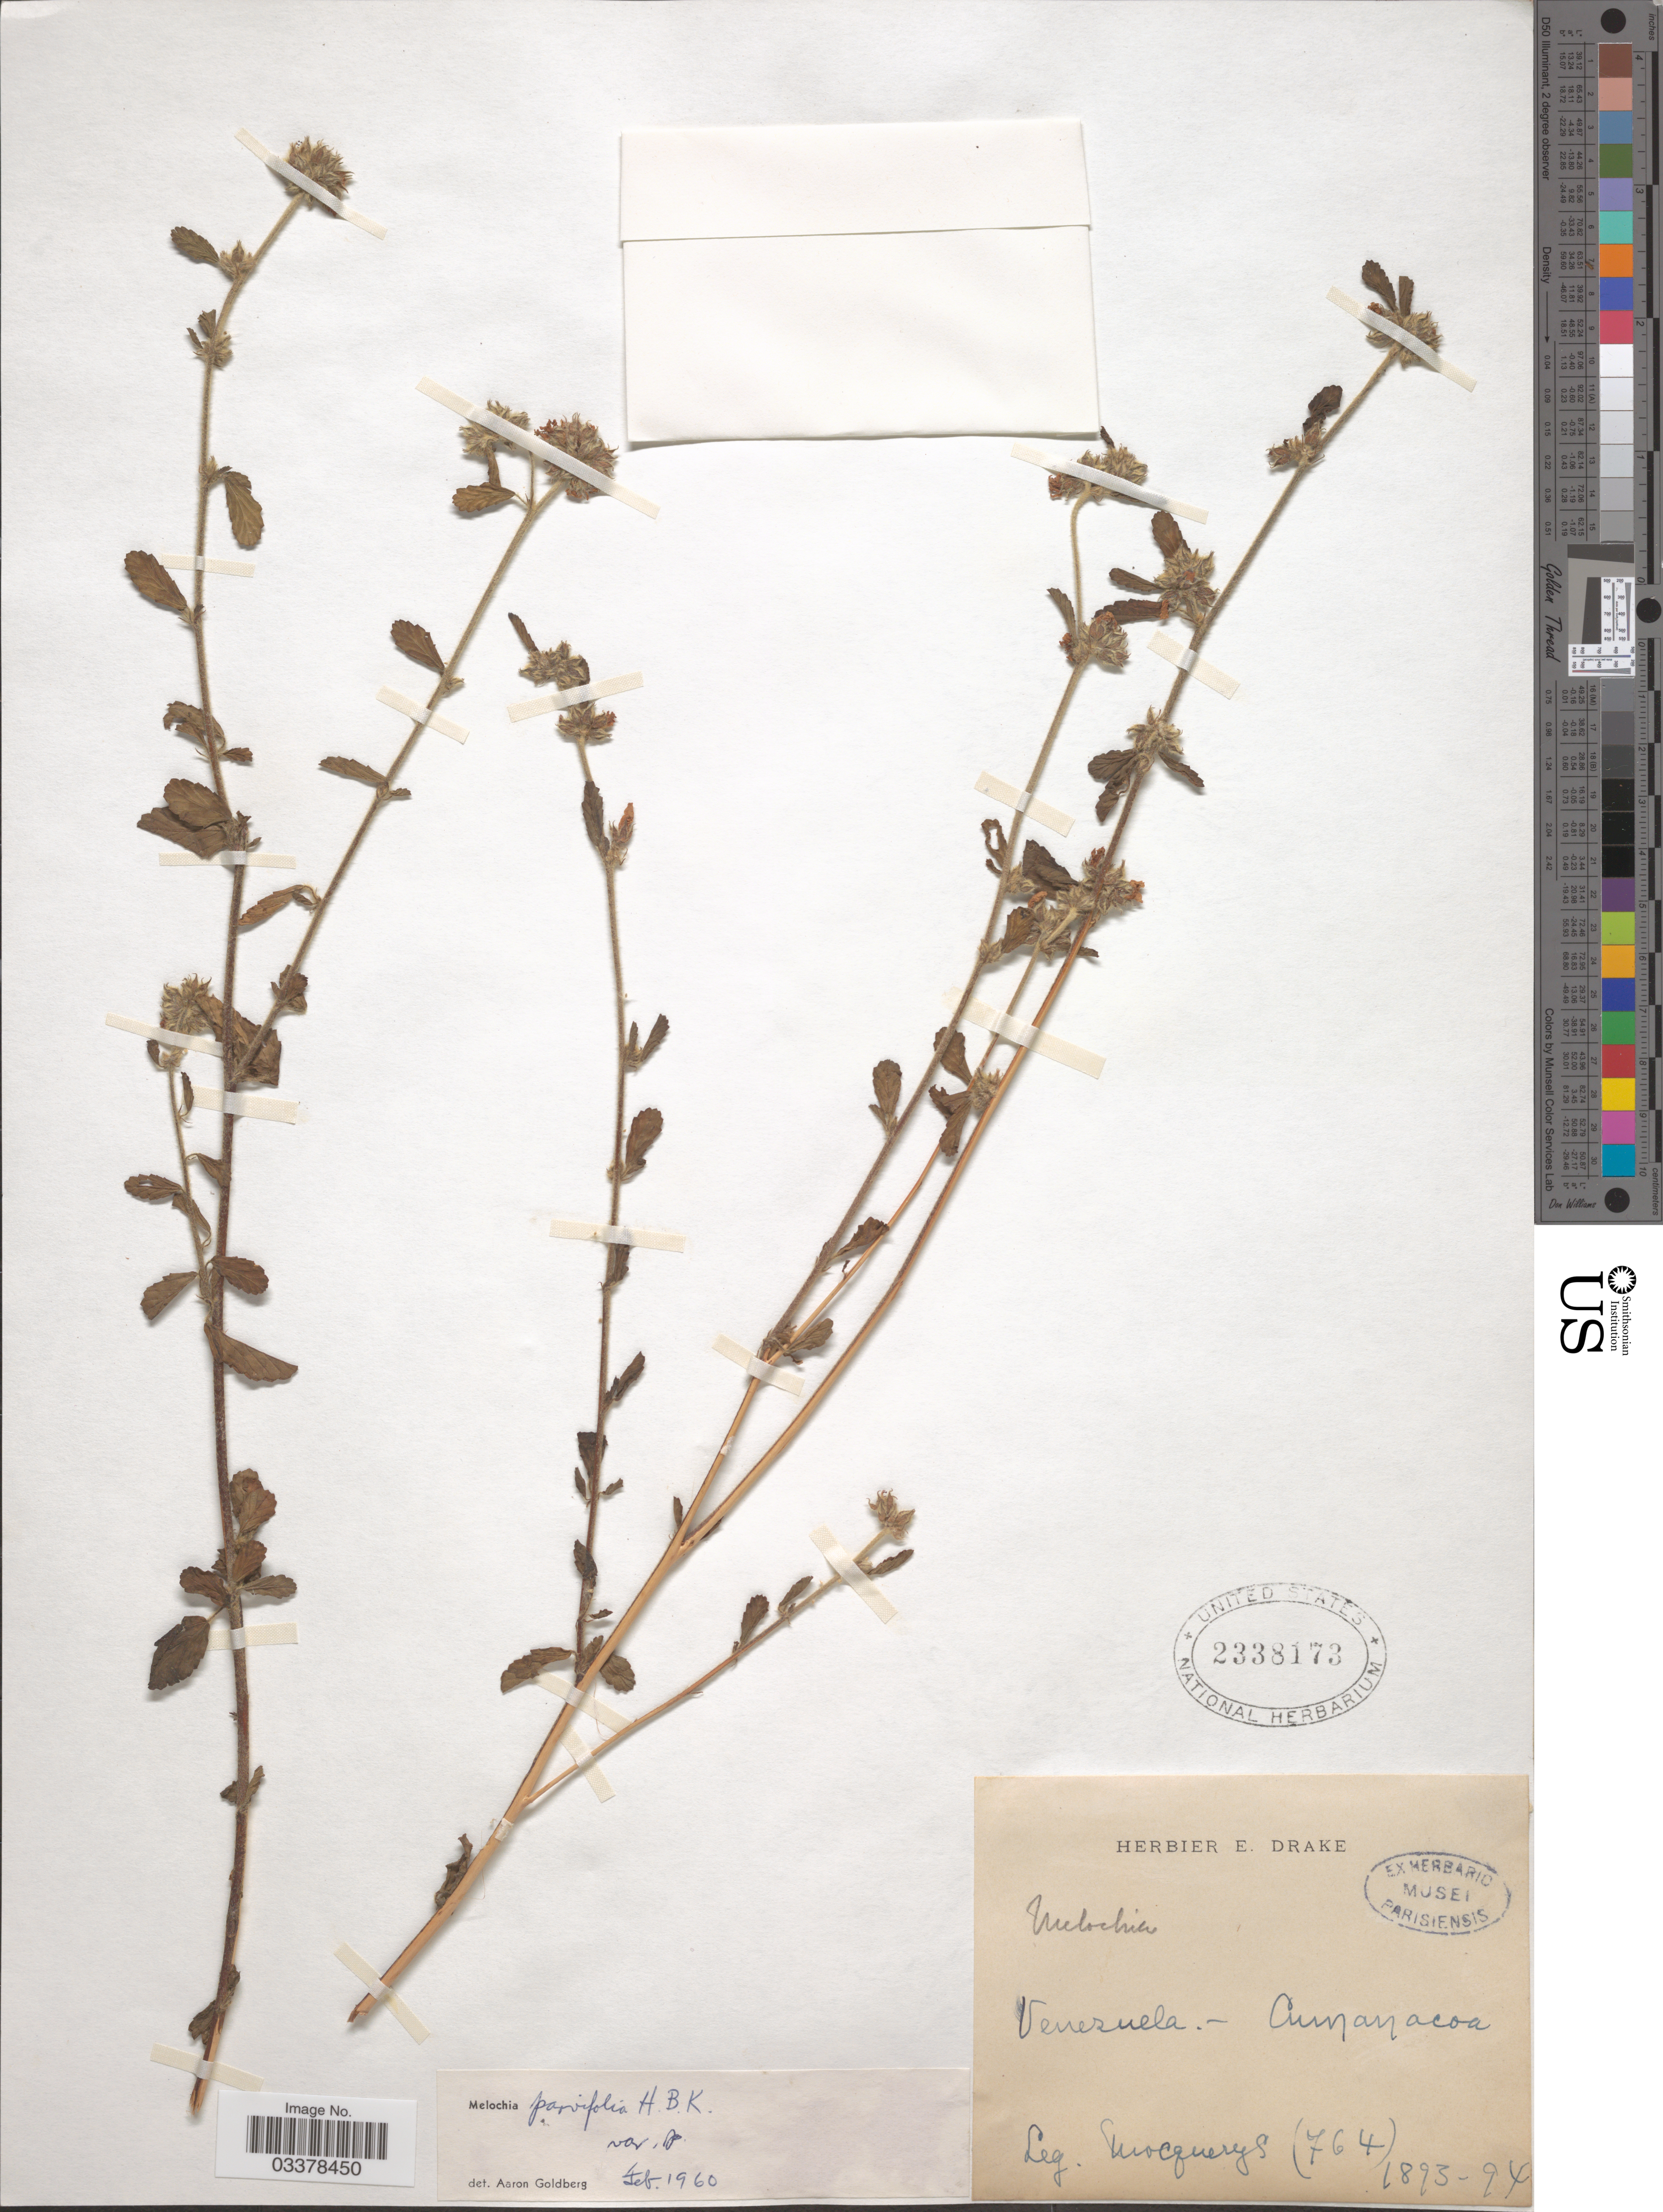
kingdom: Plantae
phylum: Tracheophyta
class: Magnoliopsida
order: Malvales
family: Malvaceae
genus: Melochia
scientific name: Melochia parvifolia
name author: Kunth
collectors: A. Mocquerys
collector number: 764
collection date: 1893/1894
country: Venezuela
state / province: Sucre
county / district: Montes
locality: Cumanacoa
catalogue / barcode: US 2338173